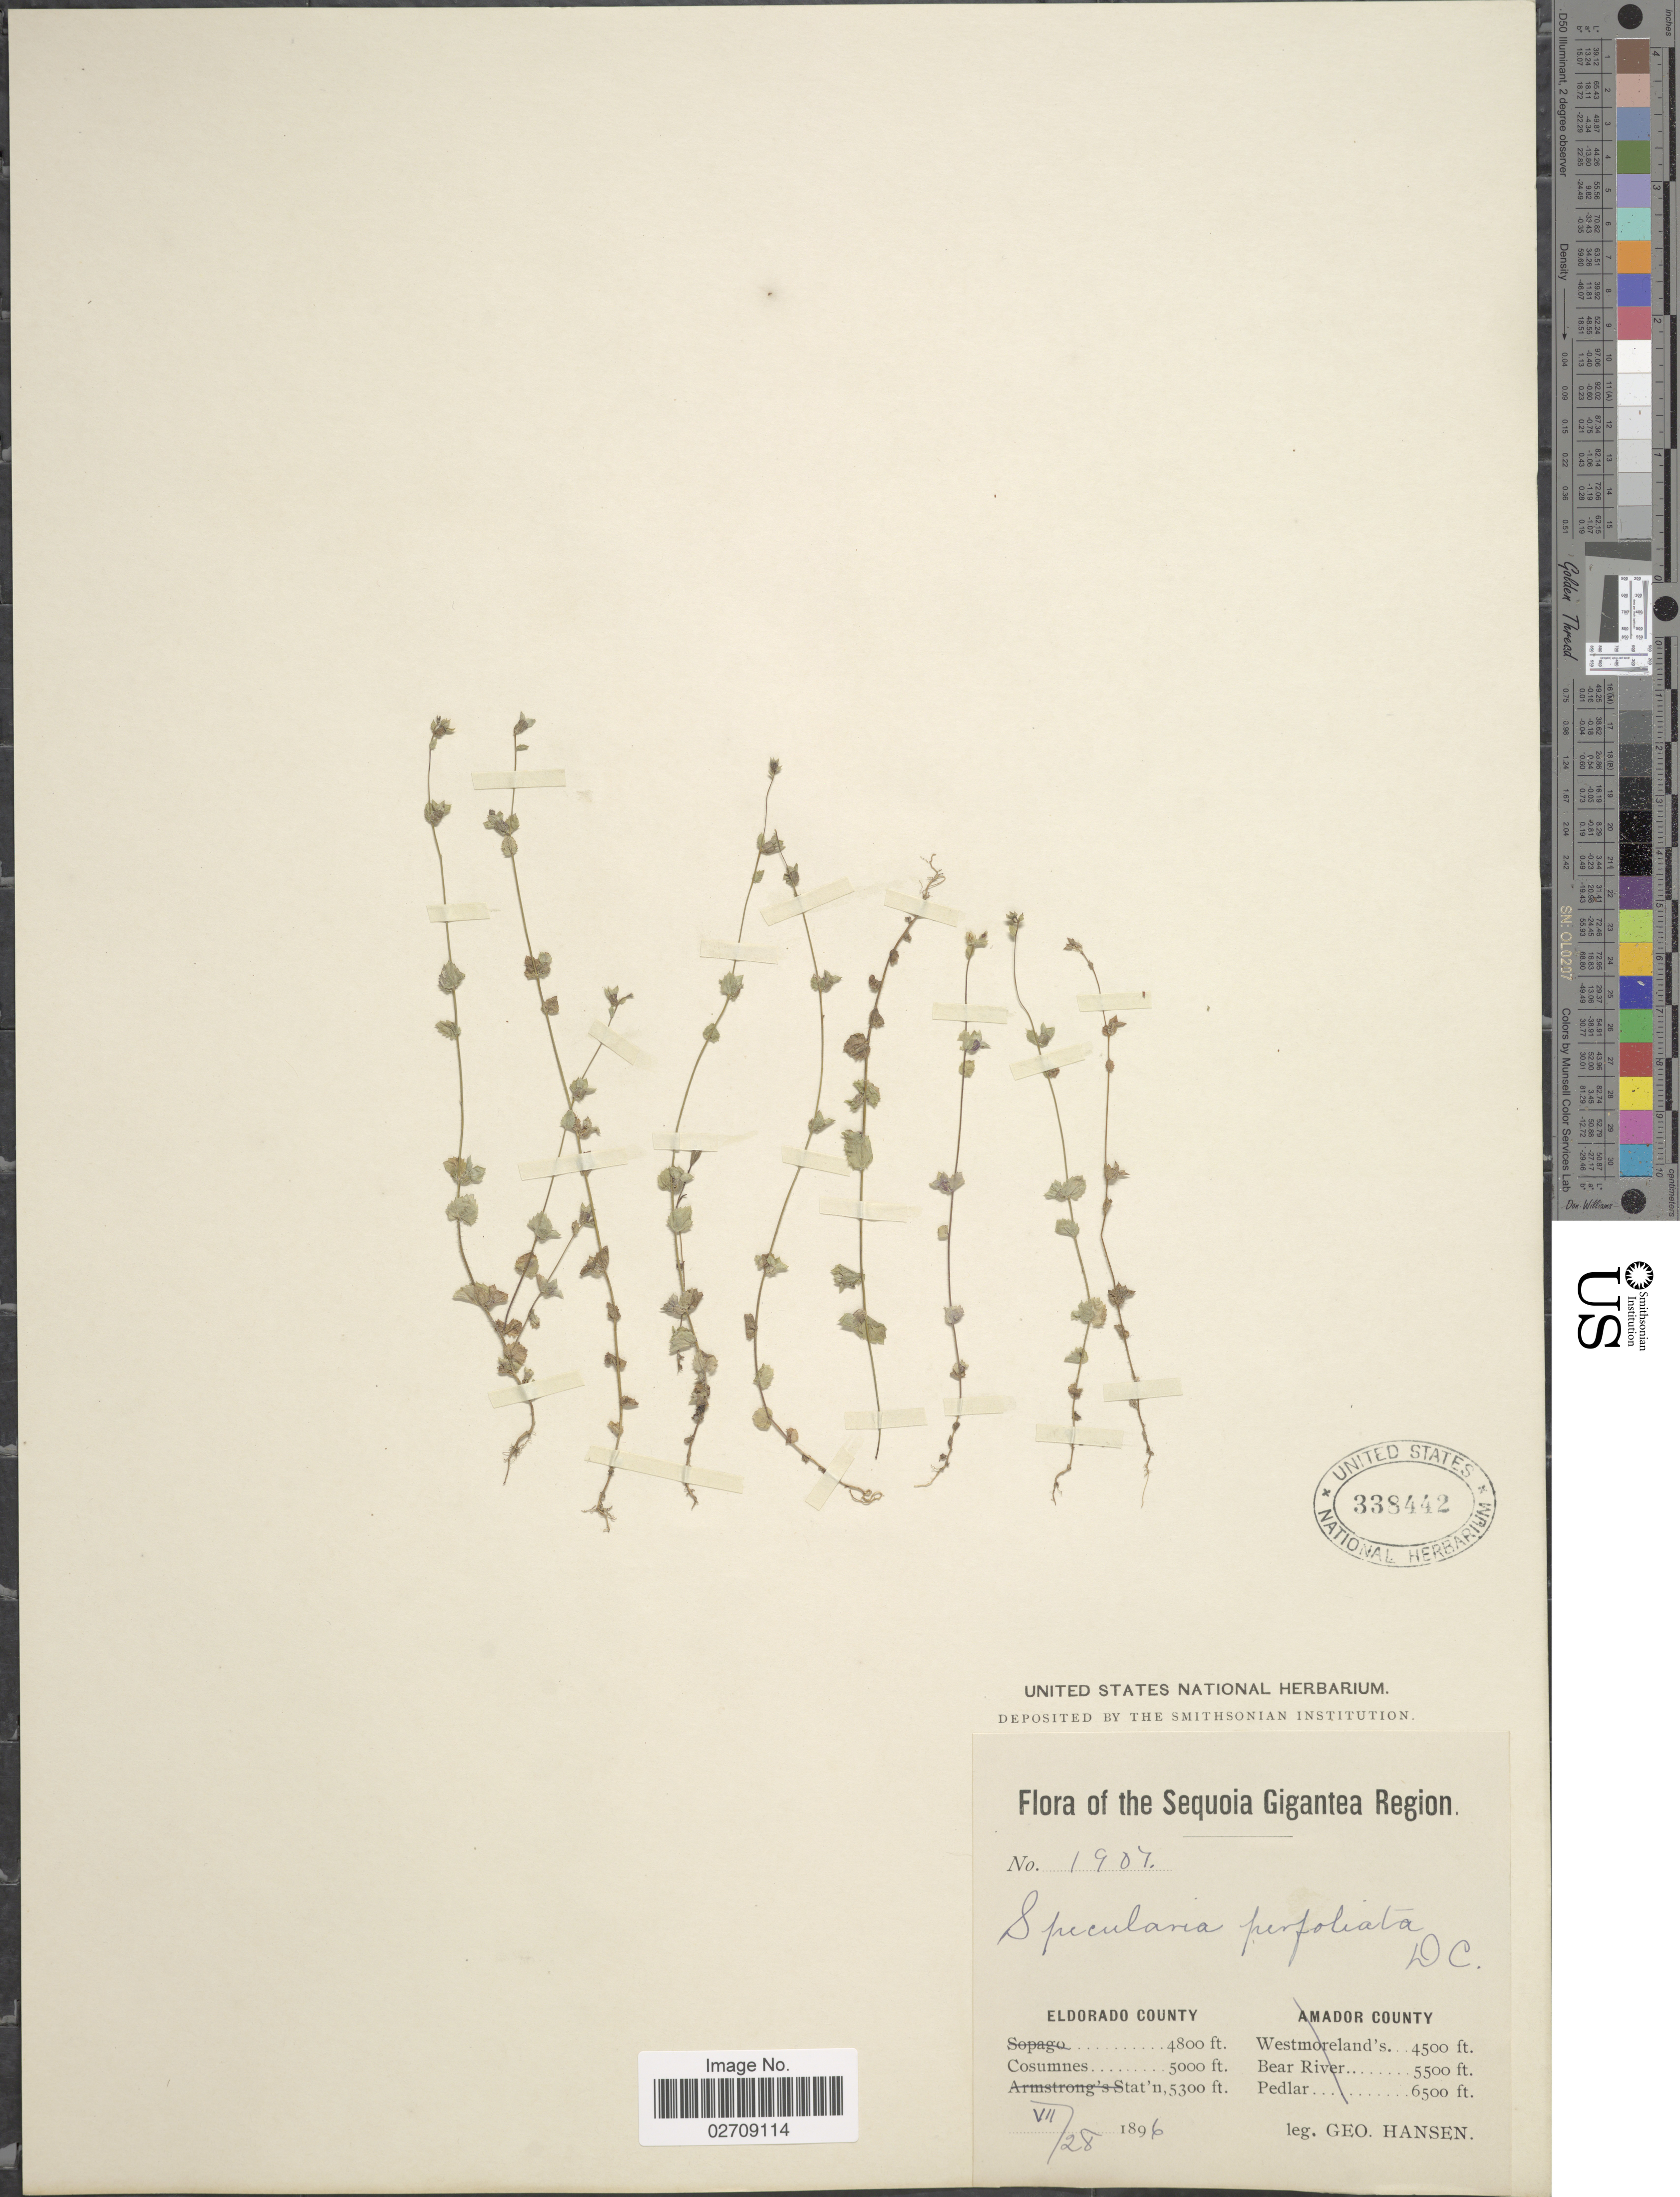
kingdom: Plantae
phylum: Tracheophyta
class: Magnoliopsida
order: Asterales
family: Campanulaceae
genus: Heterocodon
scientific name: Heterocodon rariflorum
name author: Nutt.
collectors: G. Hansen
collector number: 1907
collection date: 1896-07-28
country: United States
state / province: California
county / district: El Dorado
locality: Sequoia Gigantea Region. Eldorado County. Cosumnes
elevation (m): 1524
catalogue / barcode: US 338442